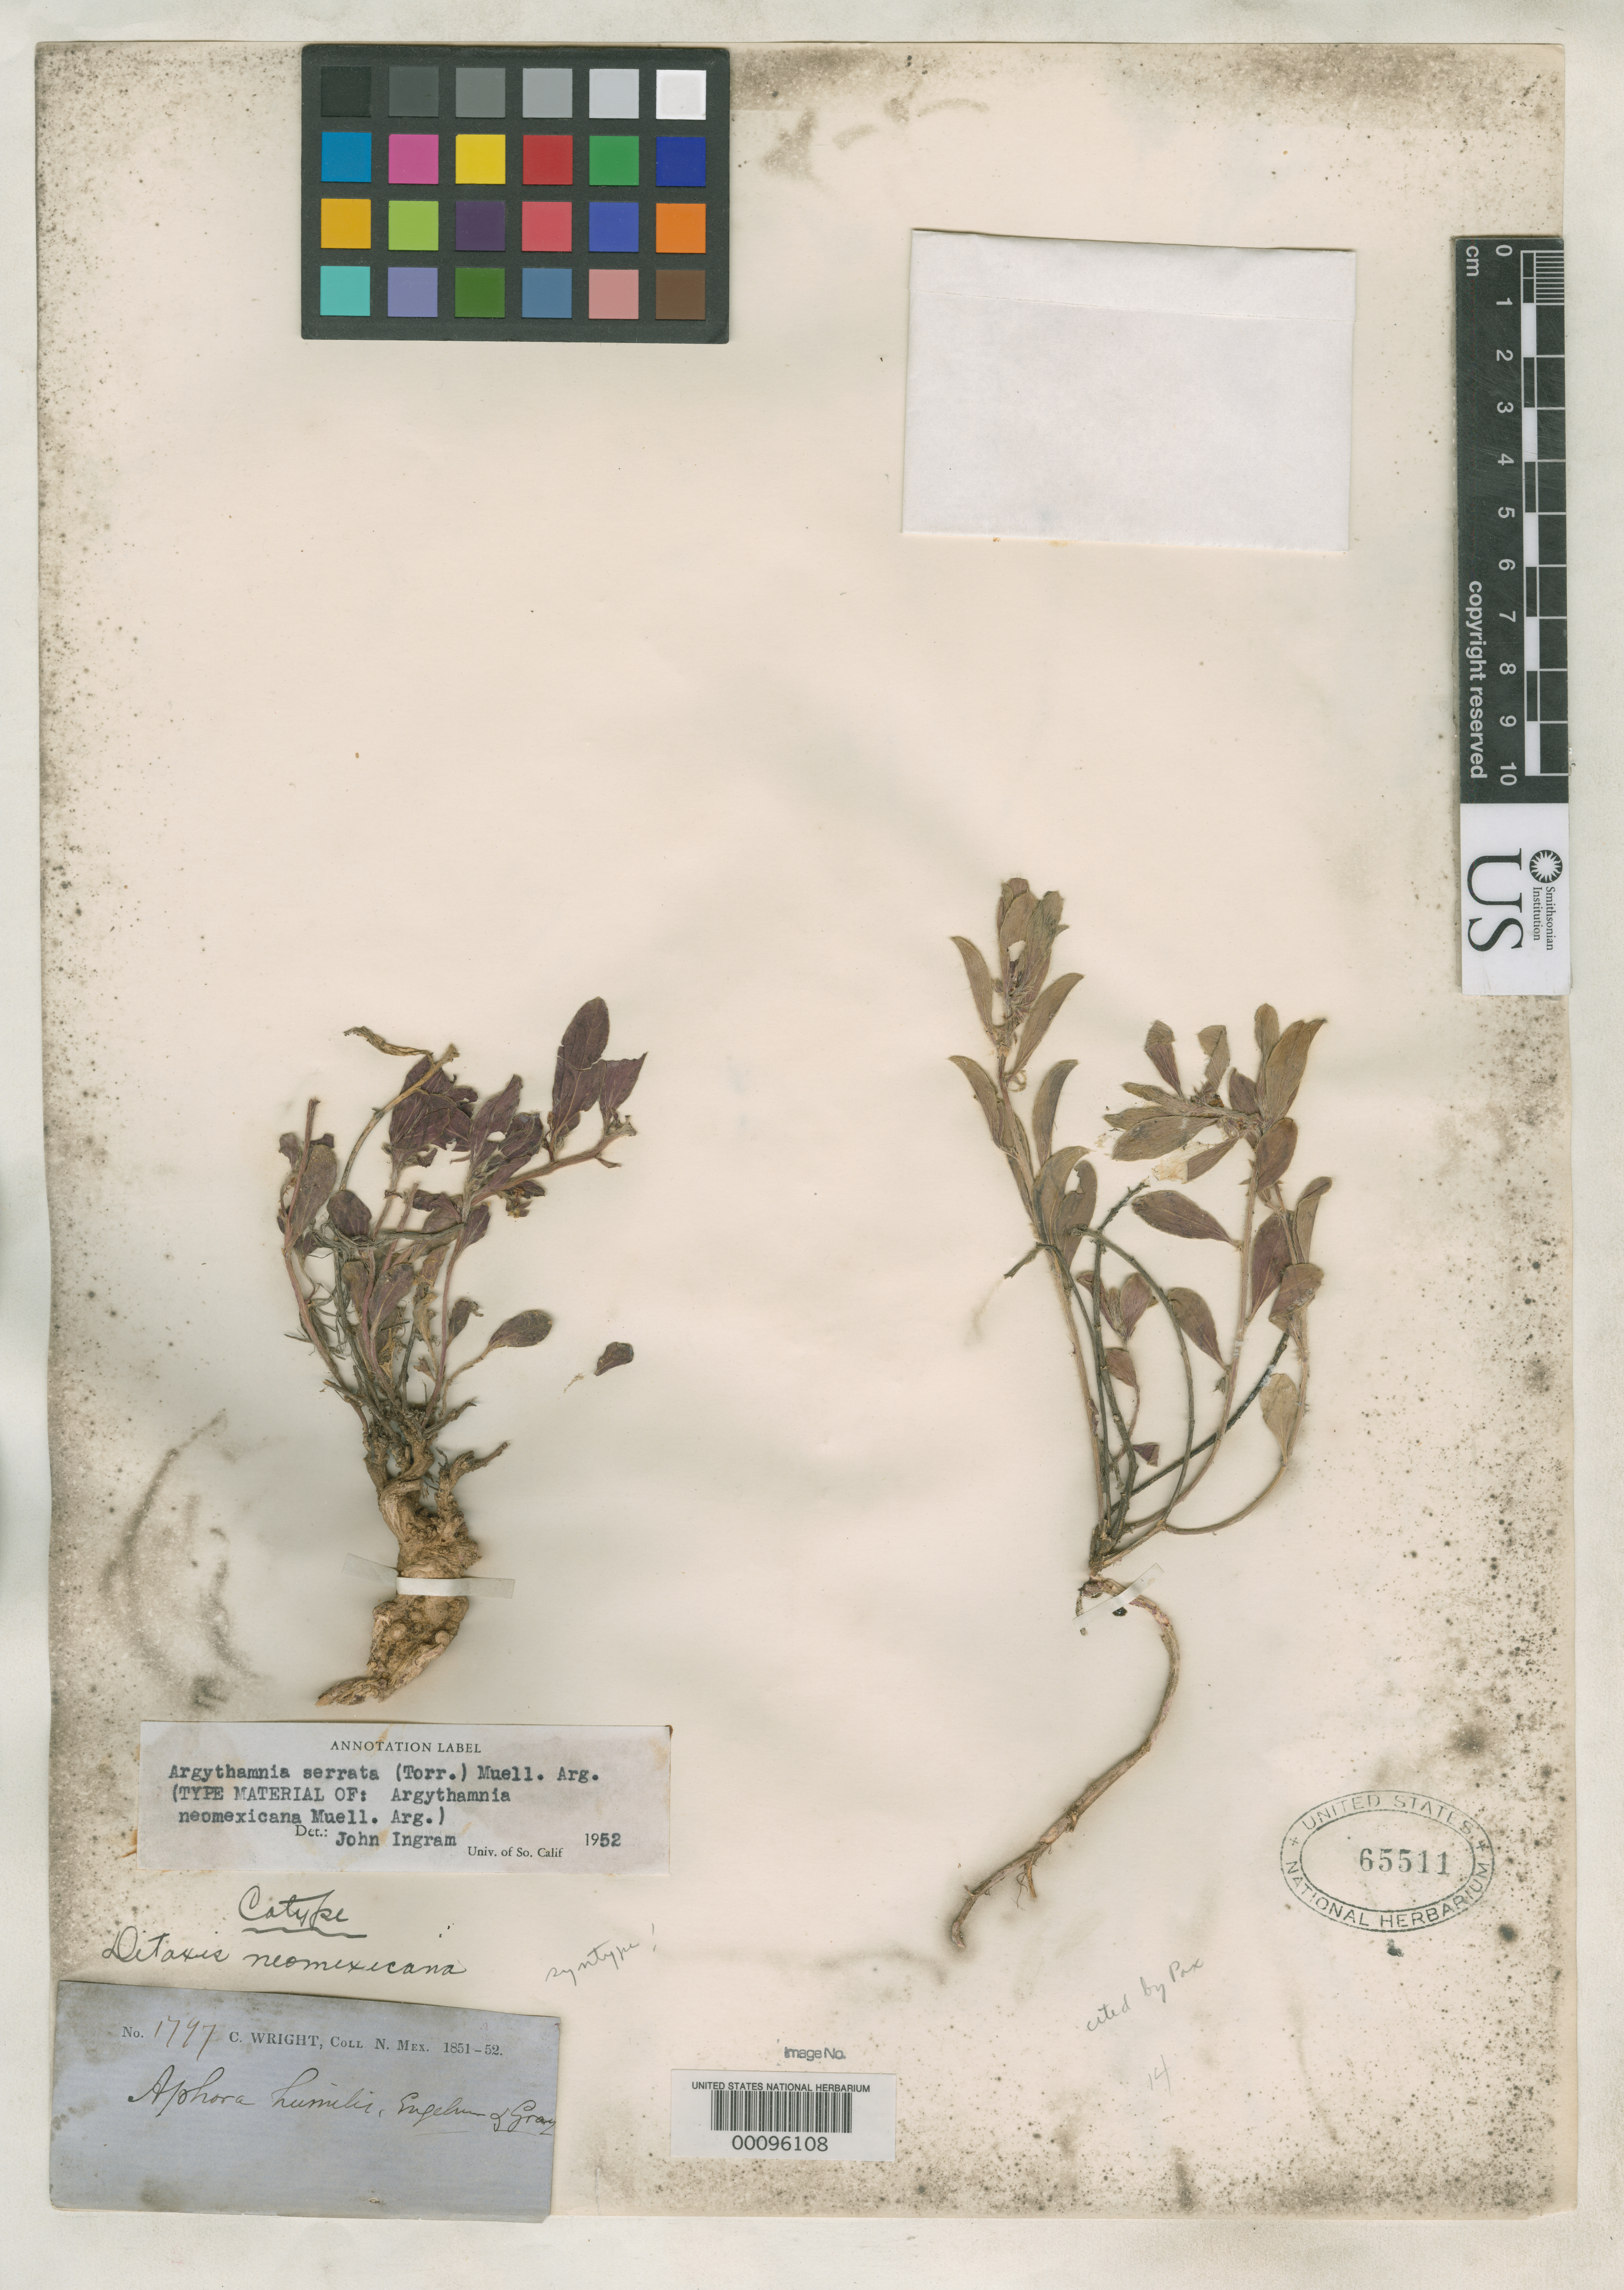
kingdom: Plantae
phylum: Tracheophyta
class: Magnoliopsida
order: Malpighiales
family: Euphorbiaceae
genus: Argythamnia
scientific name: Argythamnia neomexicana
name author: Müll. Arg.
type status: Syntype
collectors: C. Wright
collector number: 643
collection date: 1851/1852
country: United States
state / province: New Mexico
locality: "N. Mex." [=northern Mexico or New Mexico? either way possibly referring to present-day Arizona or Texas]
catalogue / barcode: US 65511